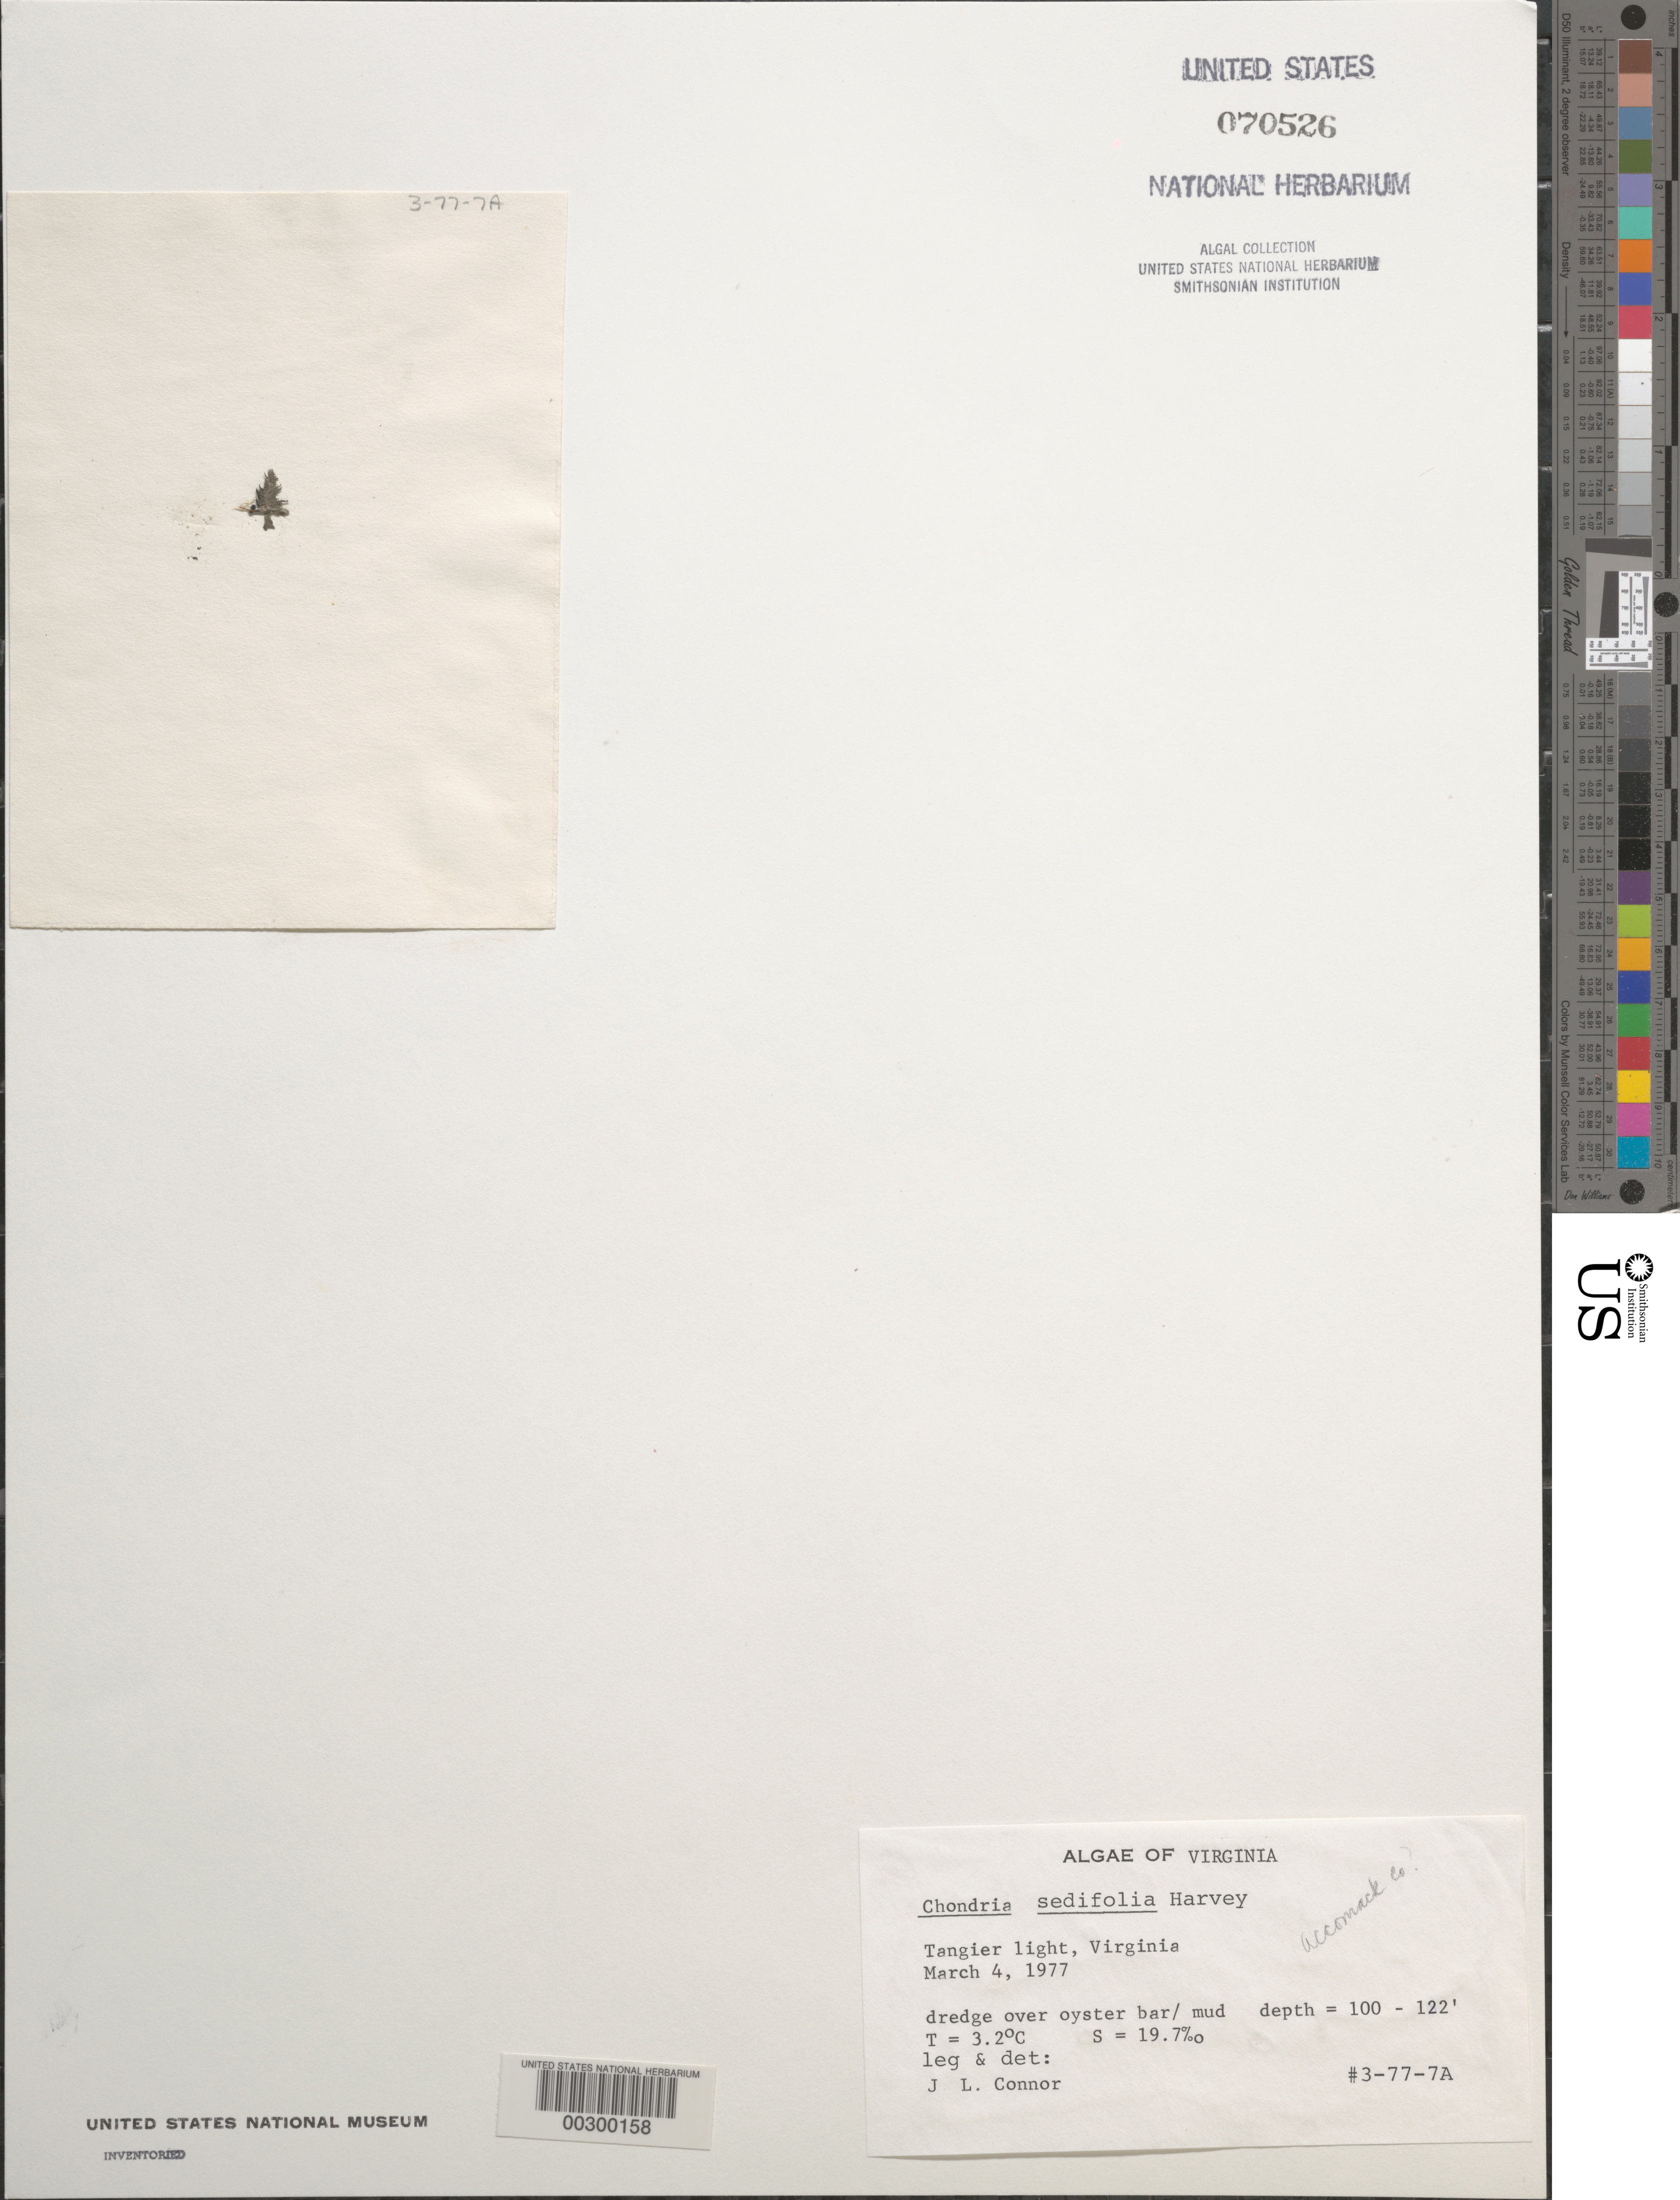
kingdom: Plantae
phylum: Rhodophyta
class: Florideophyceae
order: Ceramiales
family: Rhodomelaceae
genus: Chondria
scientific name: Chondria sedifolia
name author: Harv.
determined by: Connor, J. L.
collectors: J. Connor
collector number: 3-77-7a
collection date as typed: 04 Mar 1977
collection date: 1977-03-04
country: United States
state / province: Virginia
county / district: Accomack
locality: Tangier Light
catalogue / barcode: US 70526